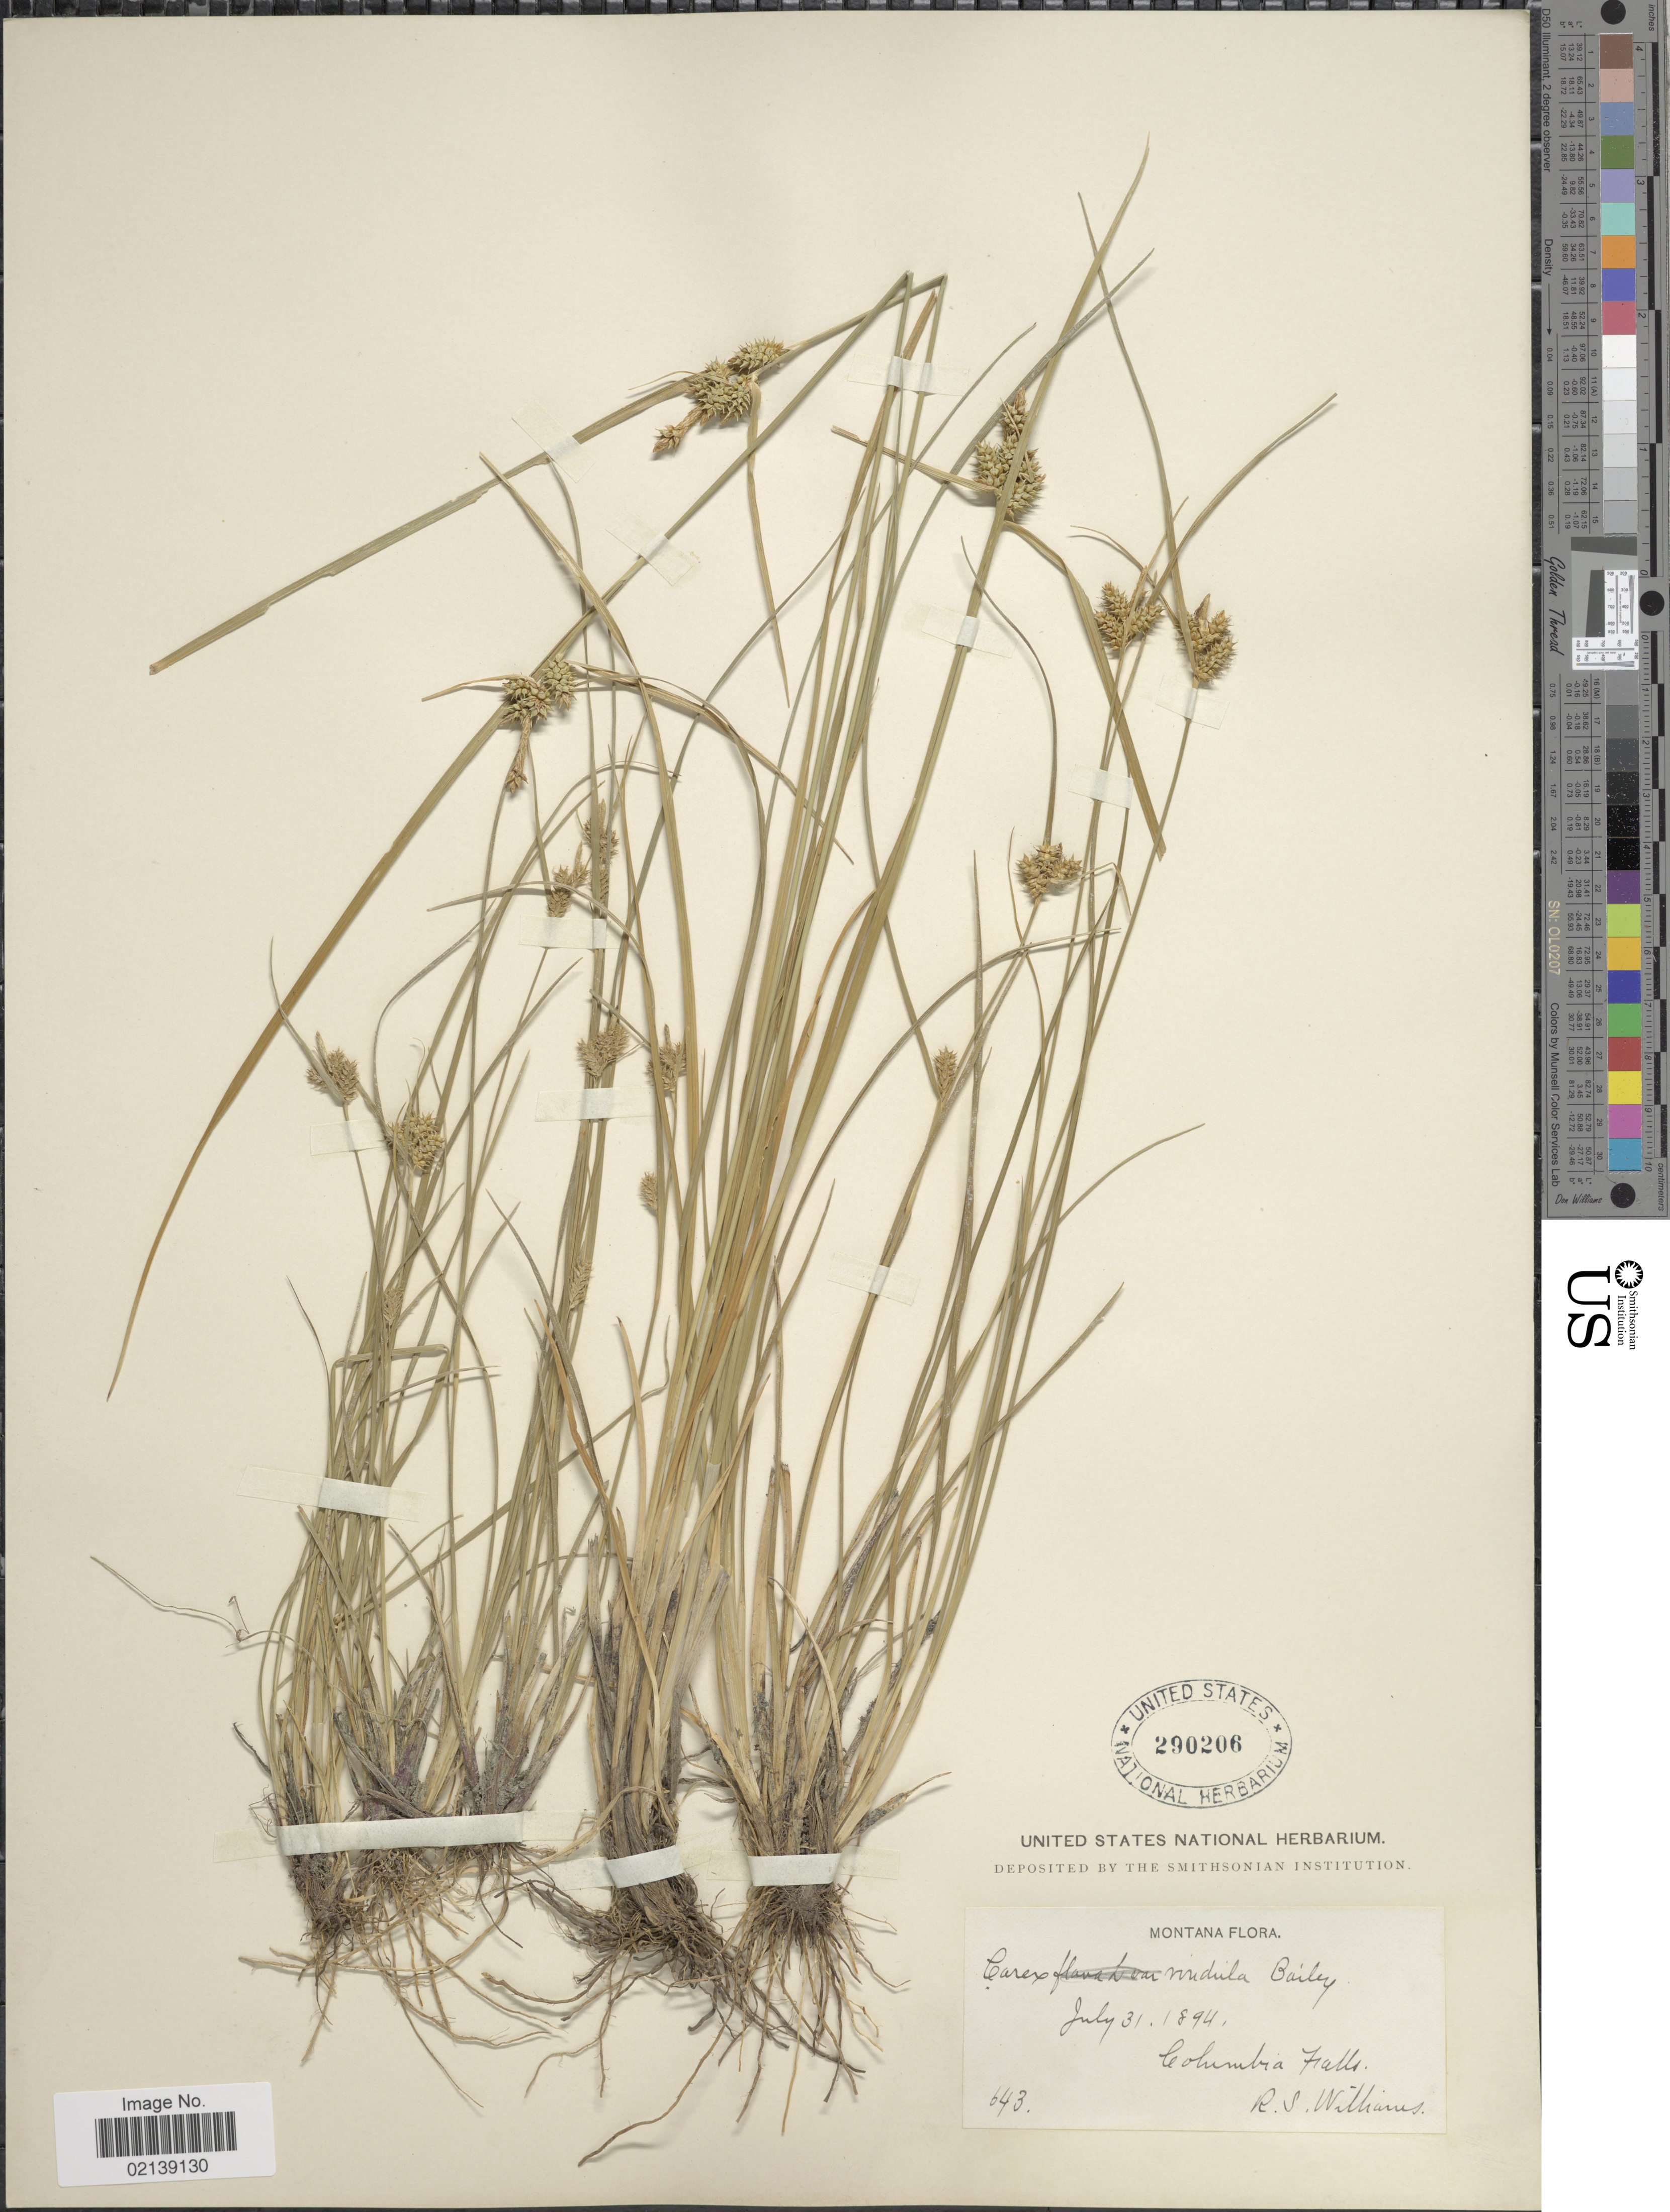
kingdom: Plantae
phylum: Tracheophyta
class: Liliopsida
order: Poales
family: Cyperaceae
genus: Carex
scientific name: Carex oederi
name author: Retz.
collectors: R. S. Williams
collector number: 643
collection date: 1894-07-31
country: United States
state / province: Montana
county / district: Flathead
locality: Columbia Falls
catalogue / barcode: US 290206